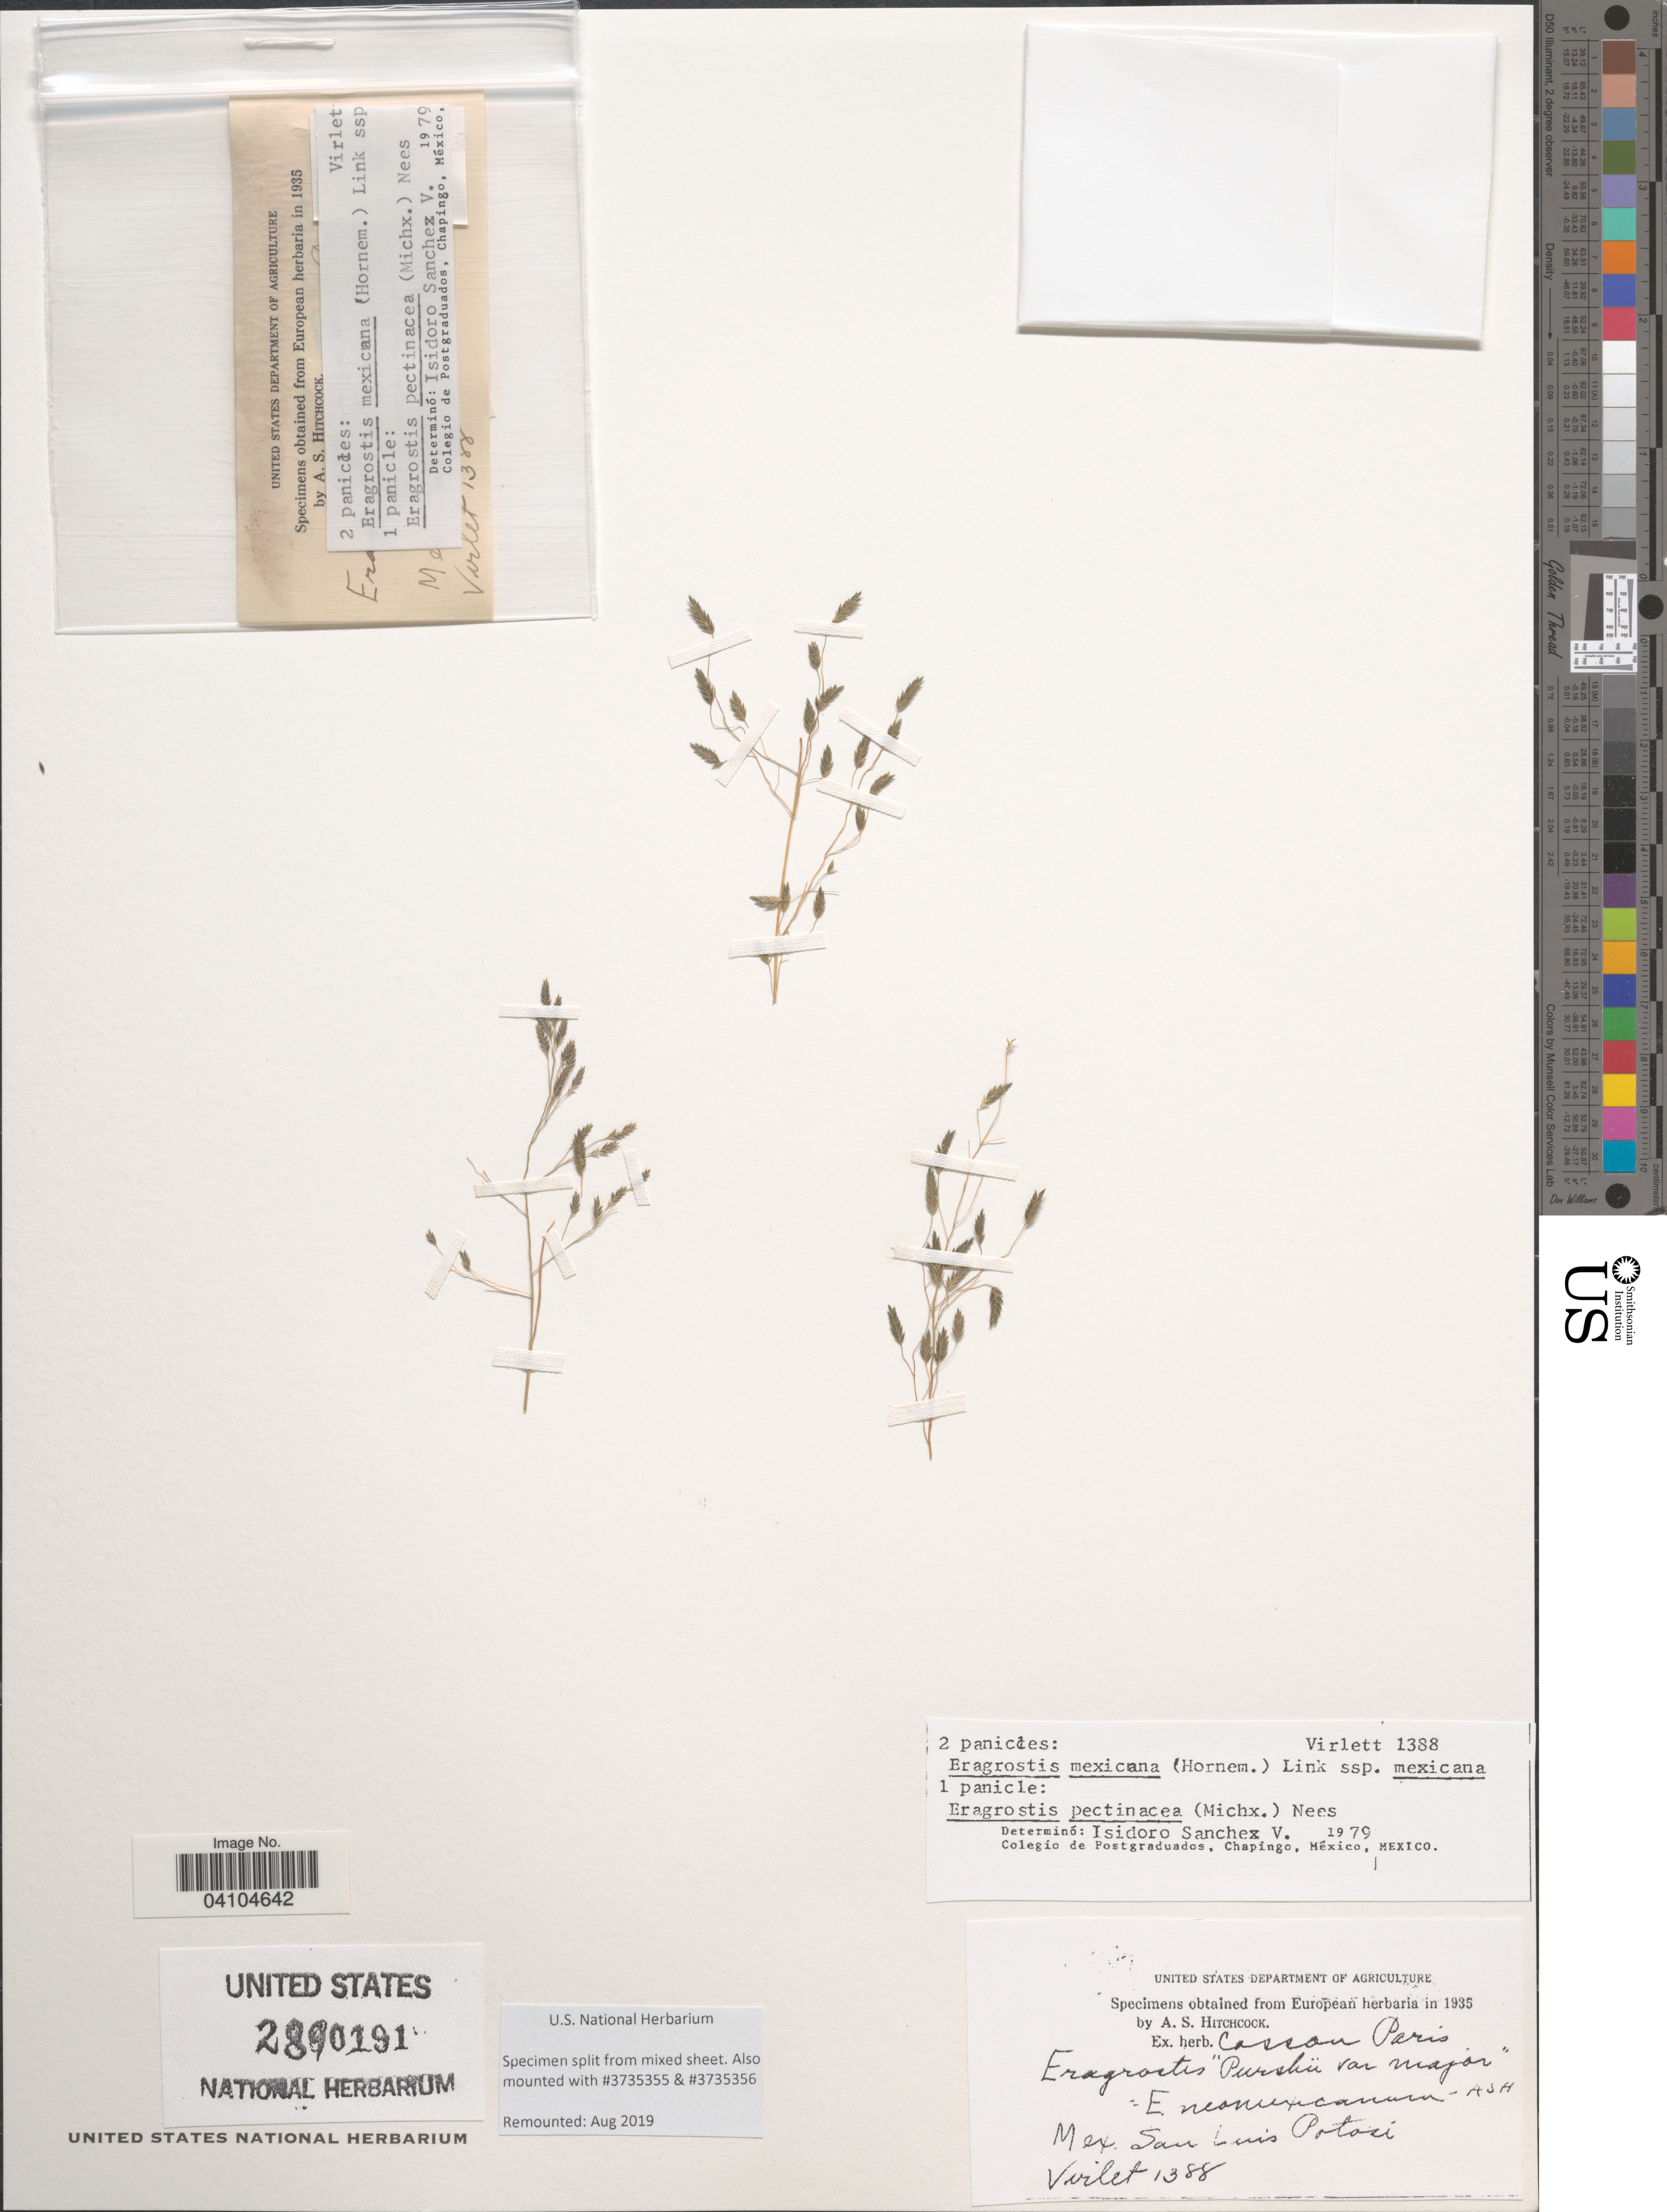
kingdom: Plantae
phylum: Tracheophyta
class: Liliopsida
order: Poales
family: Poaceae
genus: Eragrostis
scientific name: Eragrostis mexicana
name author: (Hornem.) Link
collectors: -. Verlet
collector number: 1388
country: Mexico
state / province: San Luis Potosí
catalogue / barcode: US 2890191